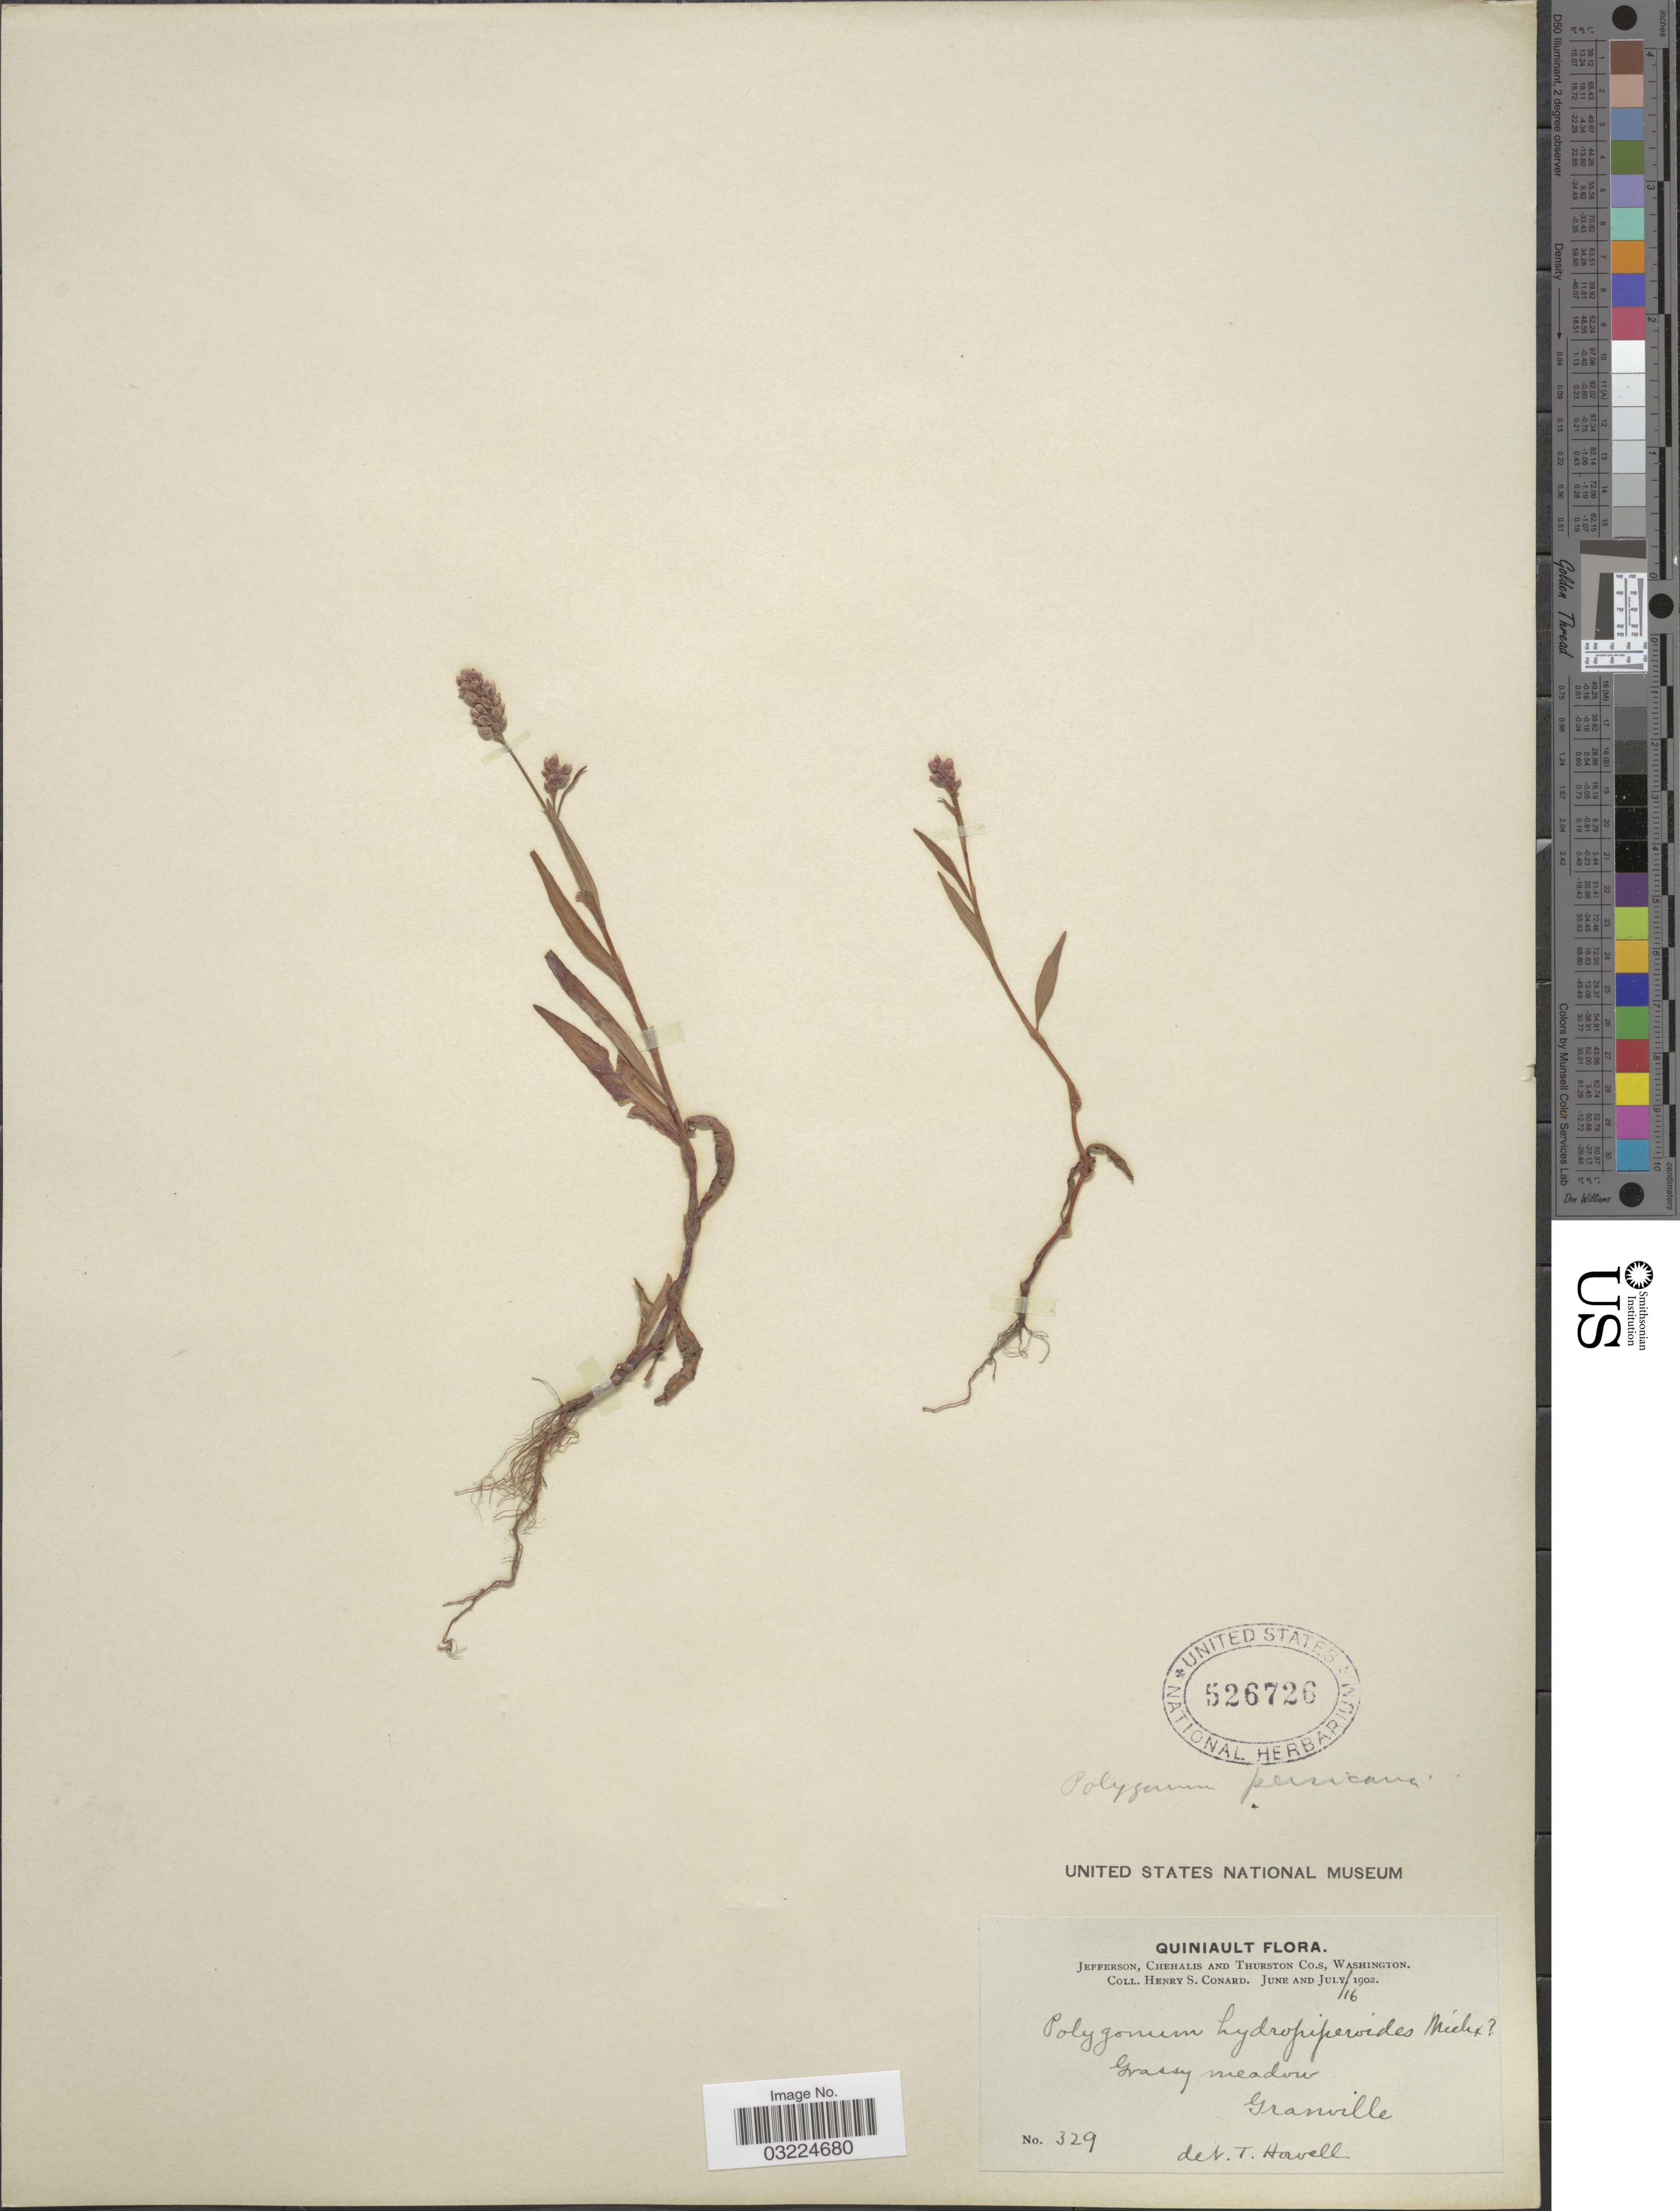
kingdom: Plantae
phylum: Tracheophyta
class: Magnoliopsida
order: Caryophyllales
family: Polygonaceae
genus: Persicaria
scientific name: Persicaria maculosa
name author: S.F. Gray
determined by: Atha, D. E.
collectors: H. S. Conard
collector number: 329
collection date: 1902-07-16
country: United States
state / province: Washington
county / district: Thurston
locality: Quiniault. Jefferson, Chehalis and Thurston Co.s. Granville.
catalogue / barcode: US 526726